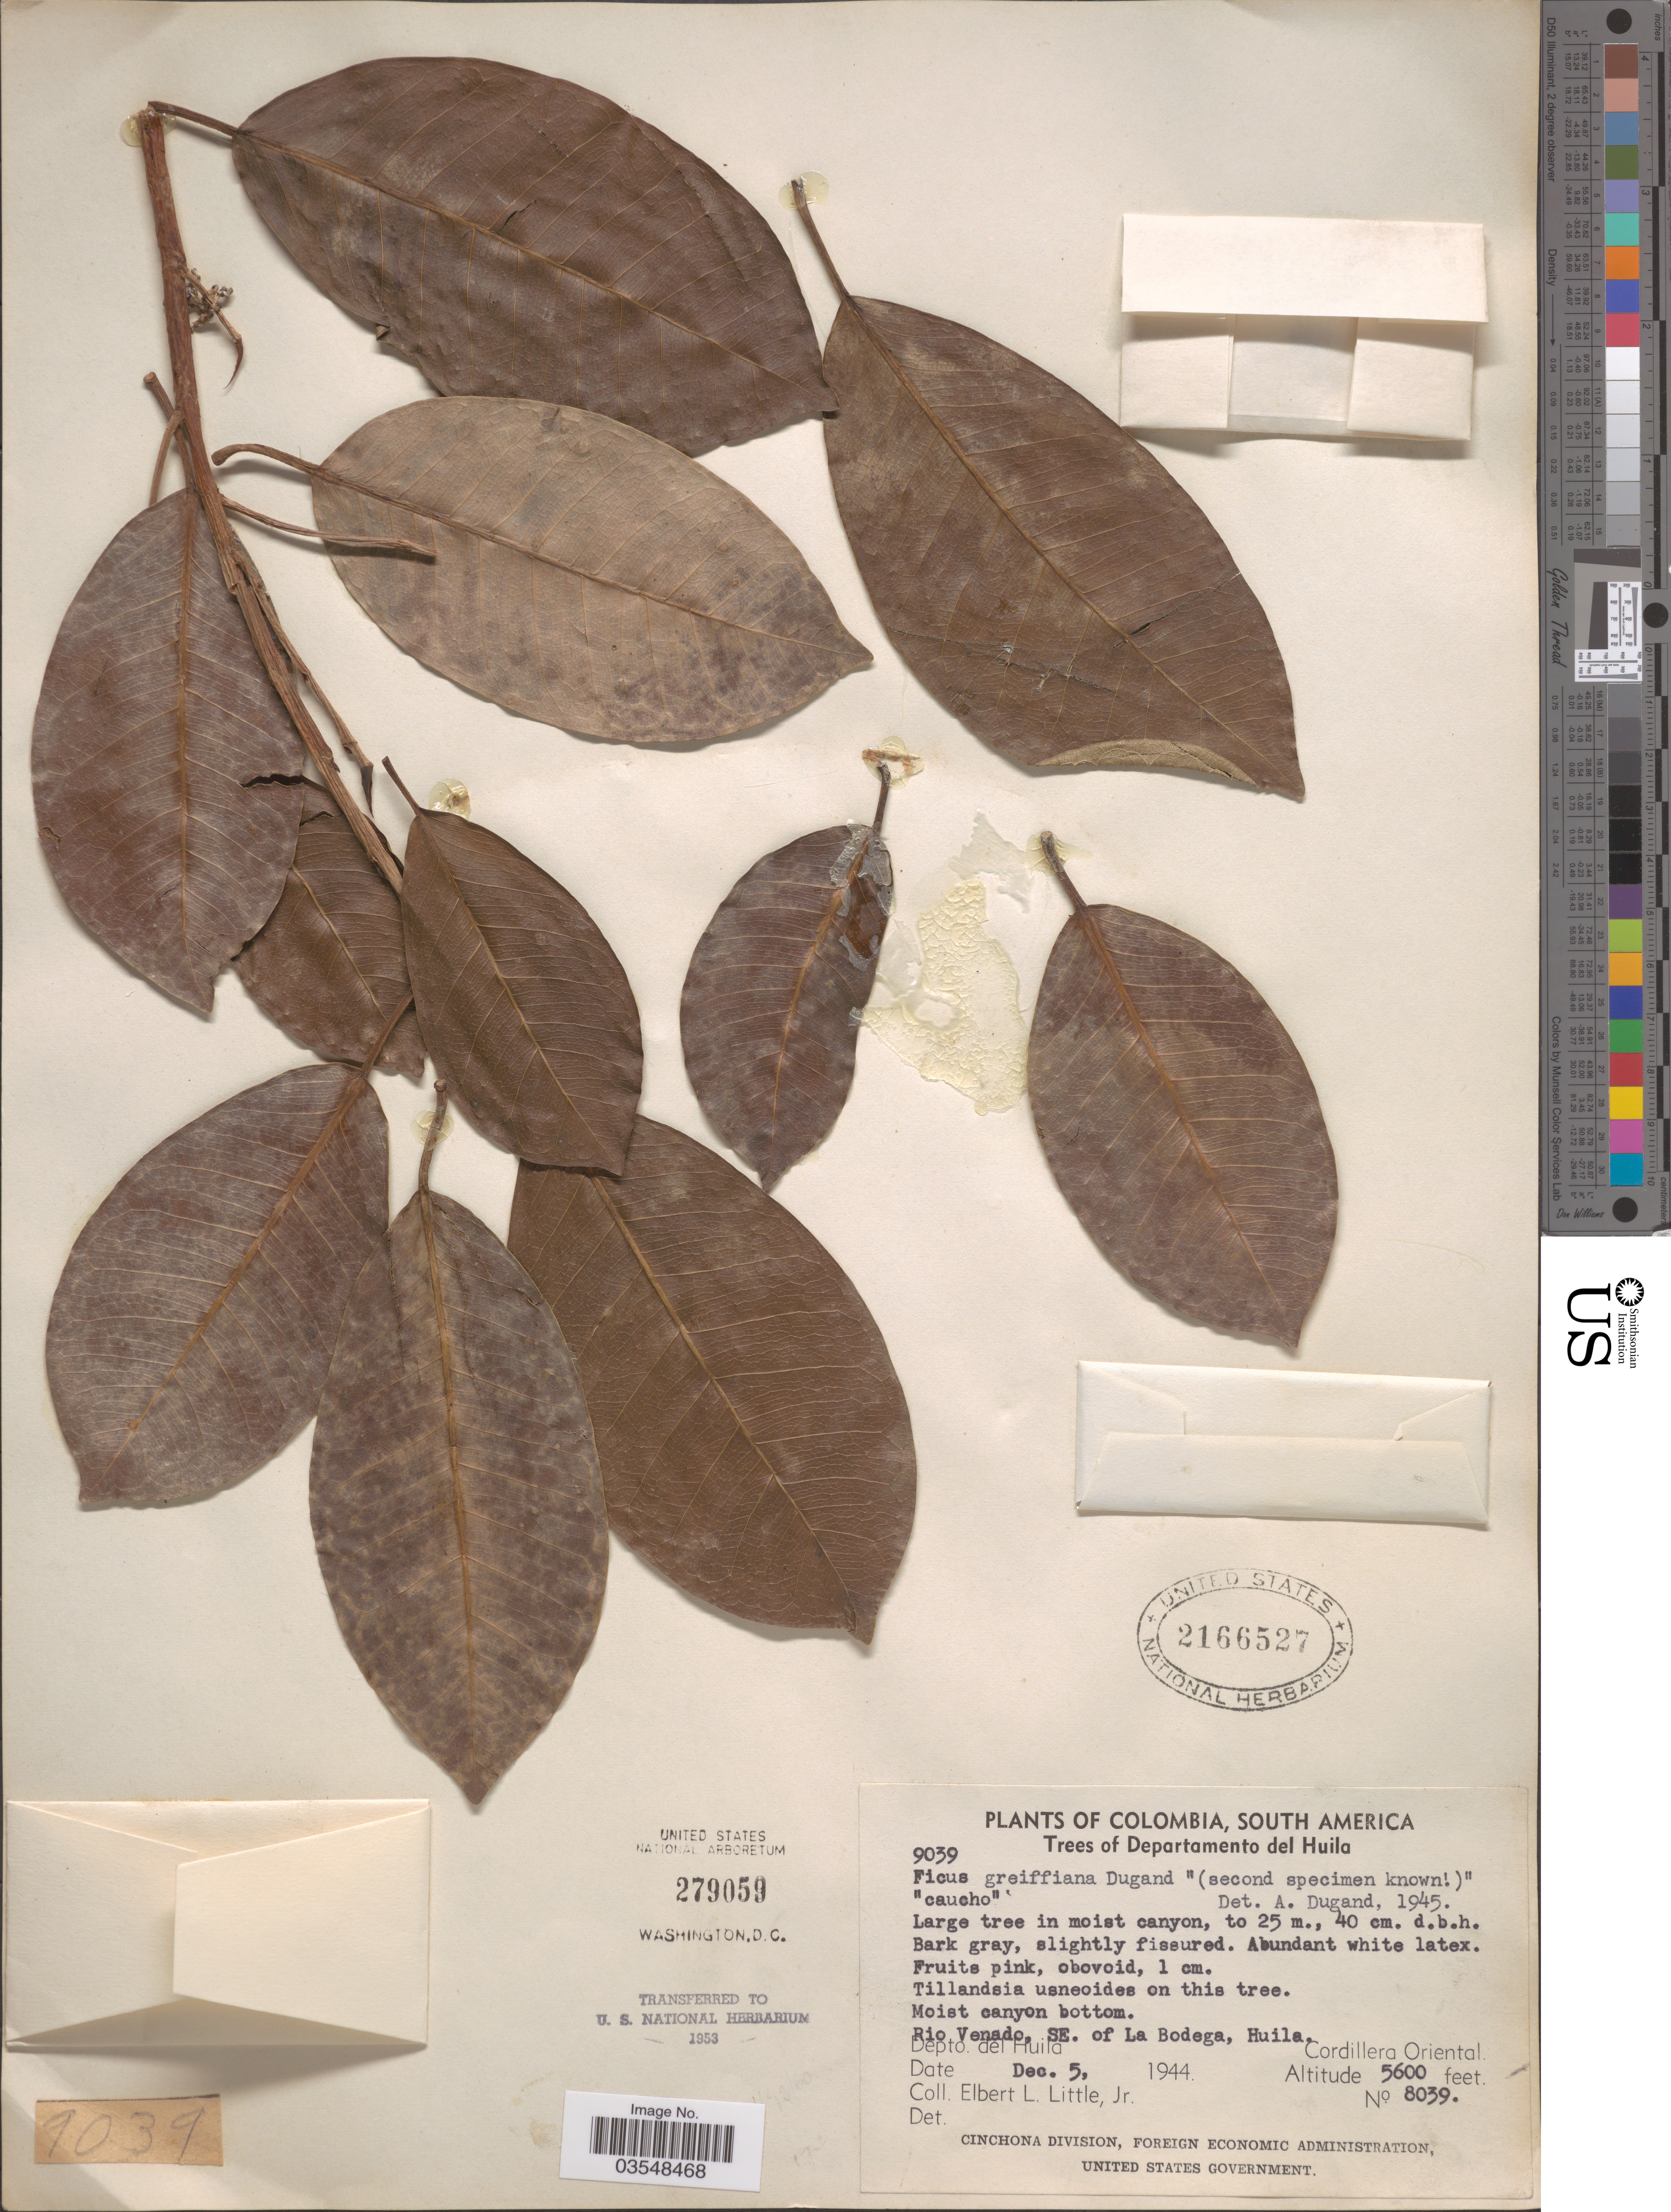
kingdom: Plantae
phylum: Tracheophyta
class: Magnoliopsida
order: Rosales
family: Moraceae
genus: Ficus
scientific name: Ficus greiffiana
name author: Dugand G.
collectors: E. L. Little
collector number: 8039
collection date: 1944-12-05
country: Colombia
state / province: Huila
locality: Departamento del Huila. Rio Venado, SE. of La Bodega. Cordillera Oriental.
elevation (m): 1707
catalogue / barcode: US 2166527